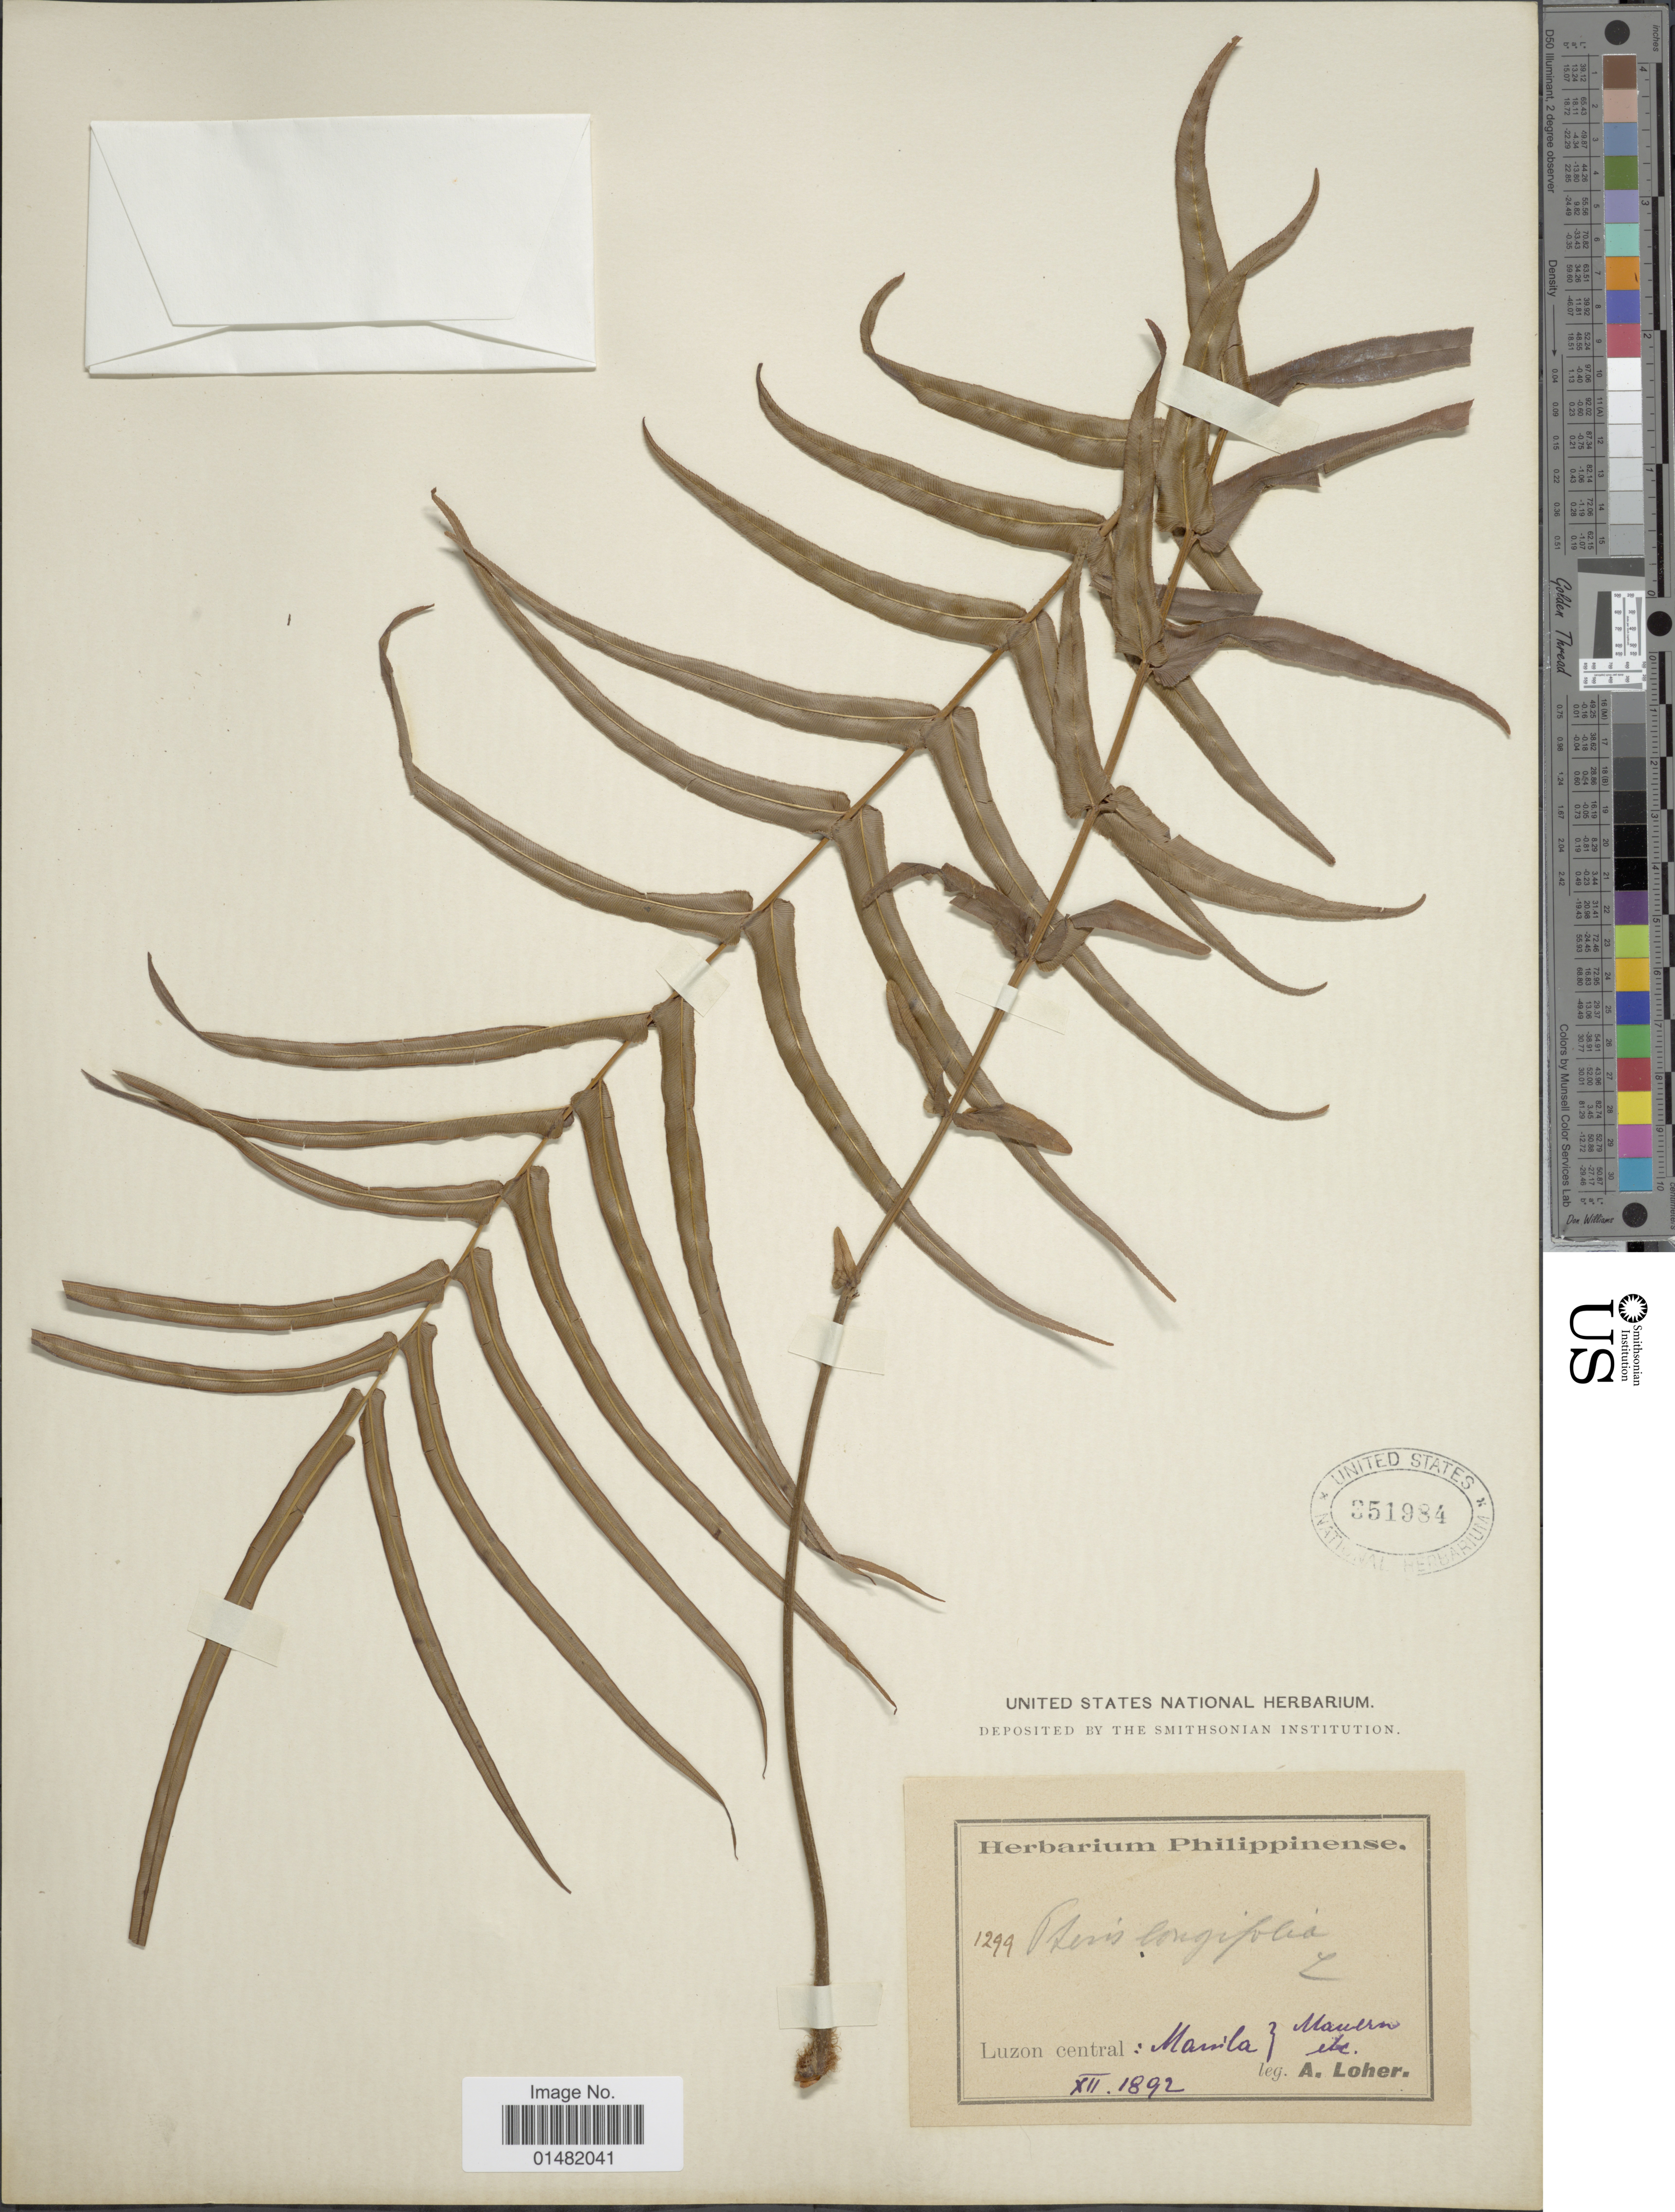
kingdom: Plantae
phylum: Tracheophyta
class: Polypodiopsida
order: Polypodiales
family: Pteridaceae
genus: Pteris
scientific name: Pteris vittata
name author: L.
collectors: A. Loher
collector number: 1299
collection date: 1892-12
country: Philippines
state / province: Central Luzon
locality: Manila, Mauern (Translation: walls) etc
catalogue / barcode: US 351984